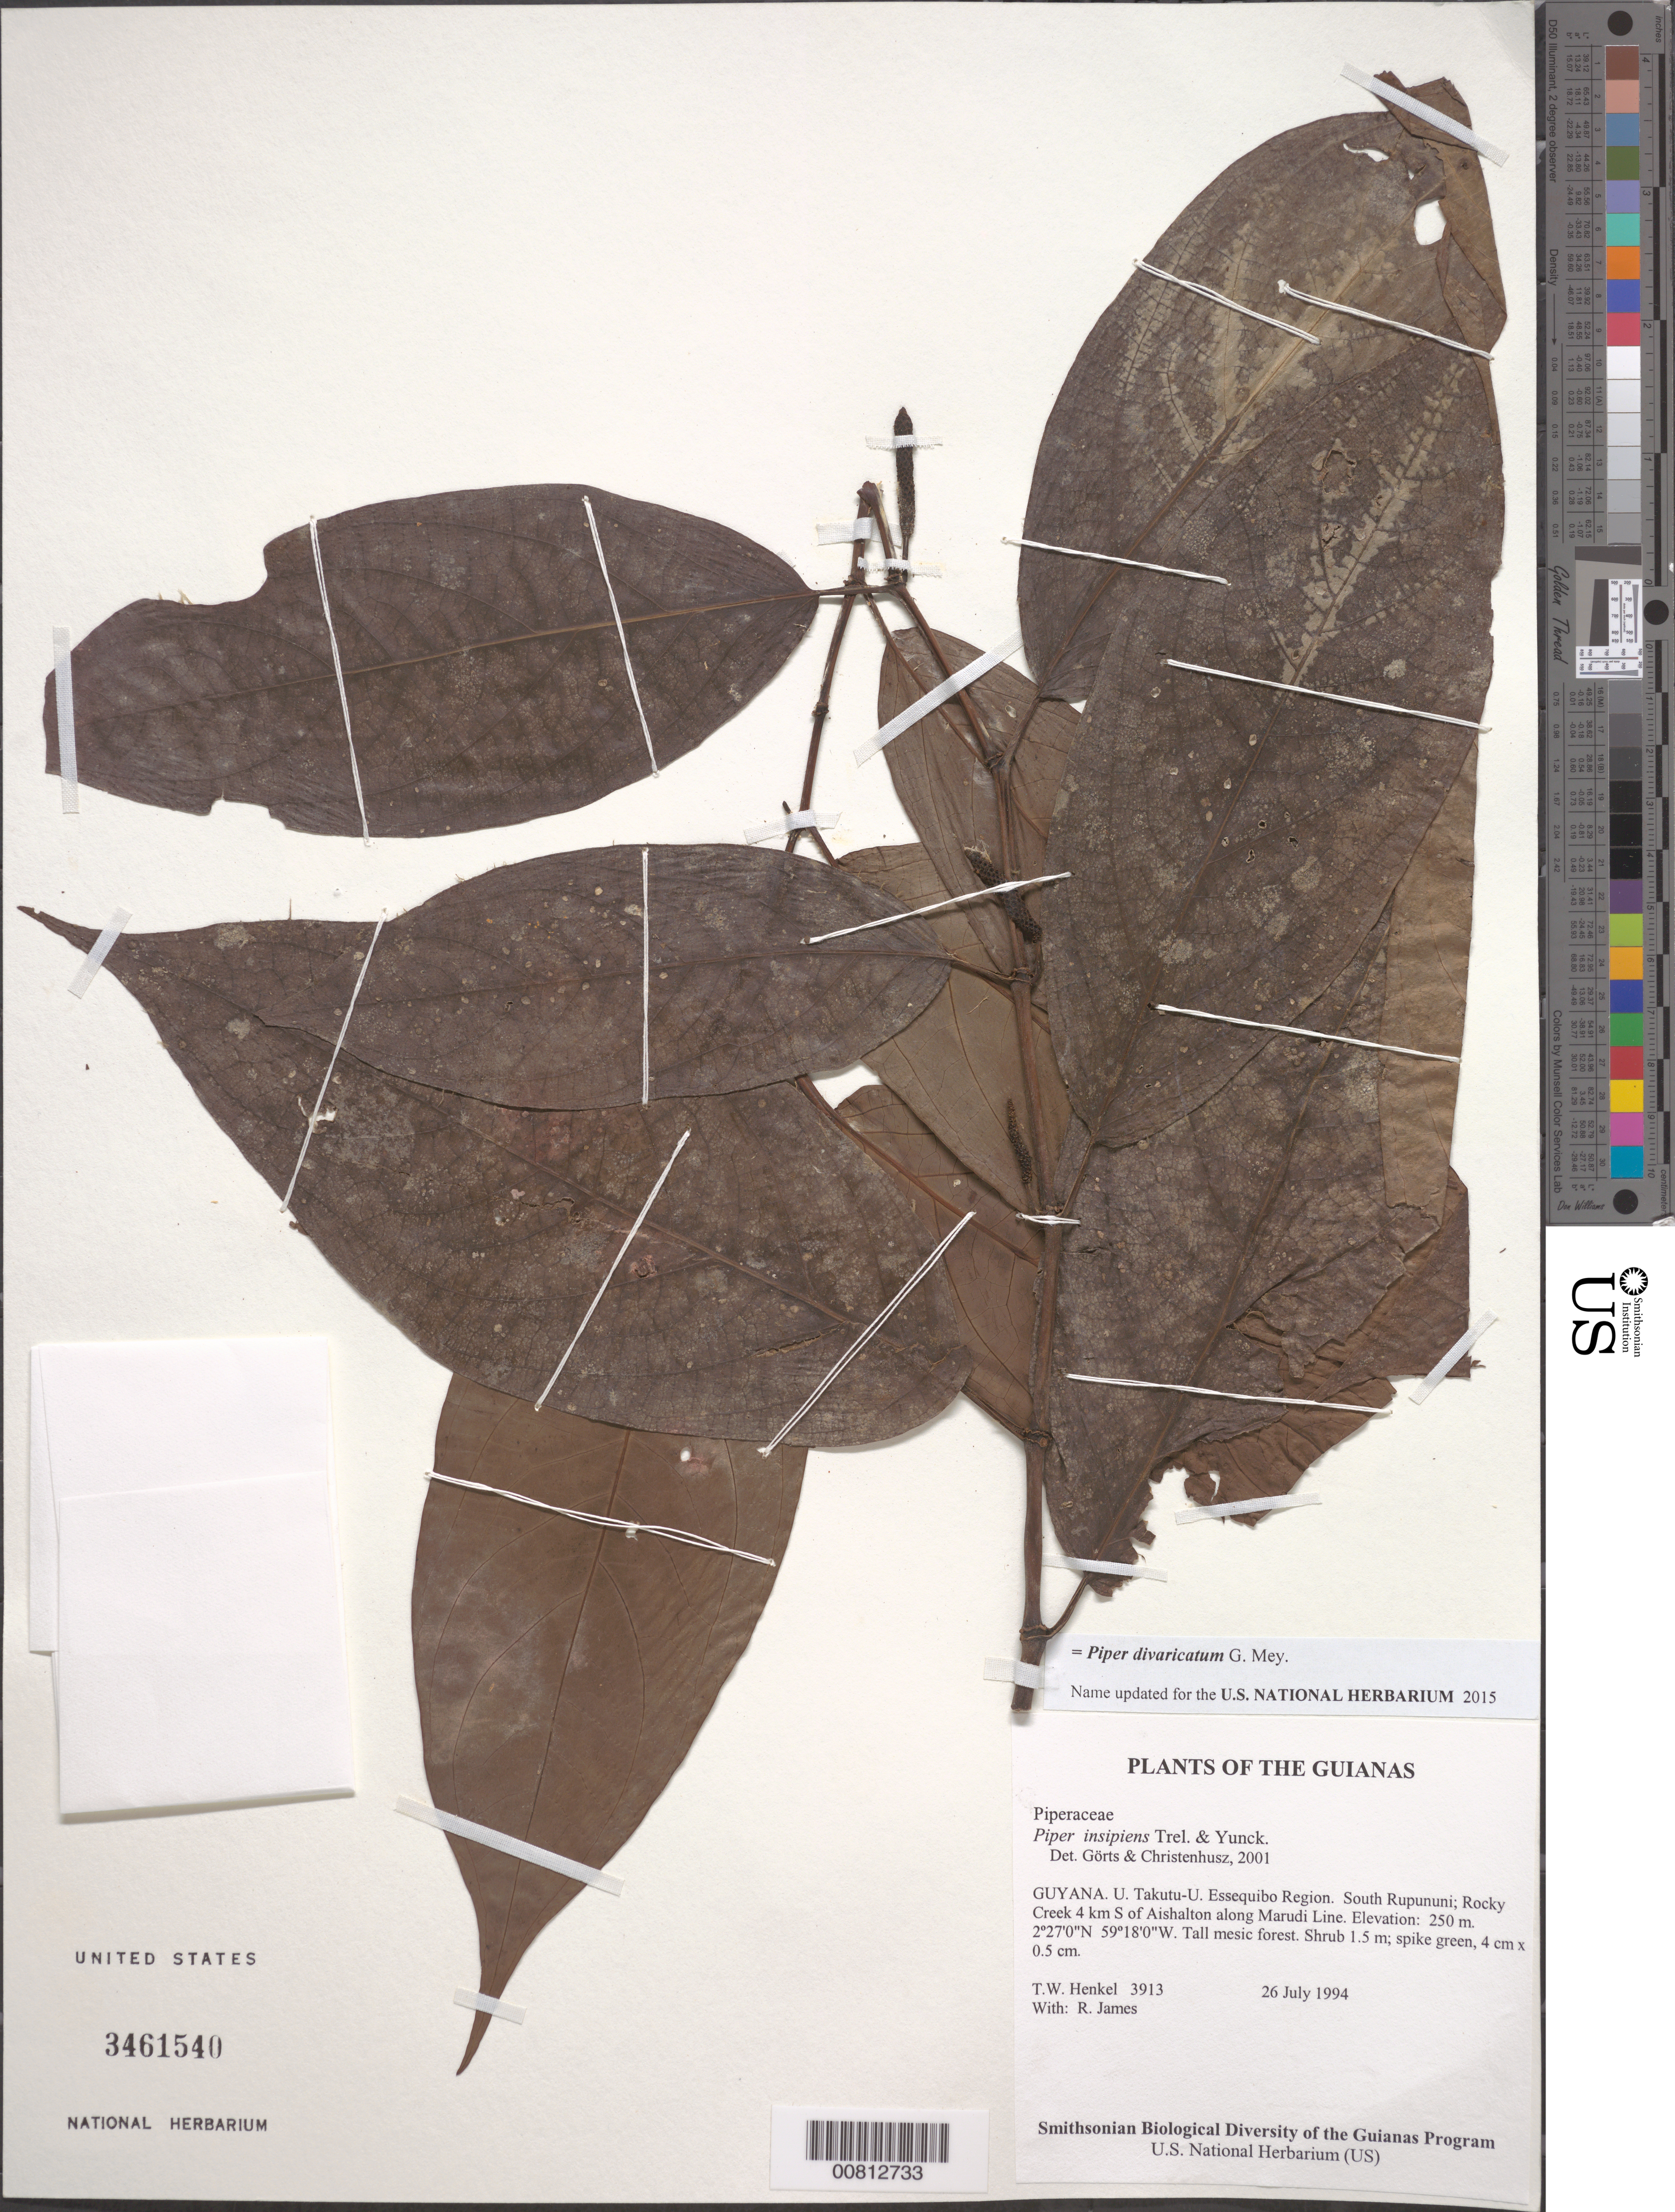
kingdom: Plantae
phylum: Tracheophyta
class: Magnoliopsida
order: Piperales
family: Piperaceae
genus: Piper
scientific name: Piper insipiens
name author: Trel. & Yunck.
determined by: Görts-van Rijn, A. R.; Christenhusz, M. J.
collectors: T. Henkel & R. James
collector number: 3913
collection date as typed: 26 July 1994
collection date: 1994-07-26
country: Guyana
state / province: U. Takutu-U. Essequibo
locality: South Rupununi; Rocky Creek 4 km S of Aishalton along Marudi Line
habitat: Tall mesic forest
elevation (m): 250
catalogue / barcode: US 3461540